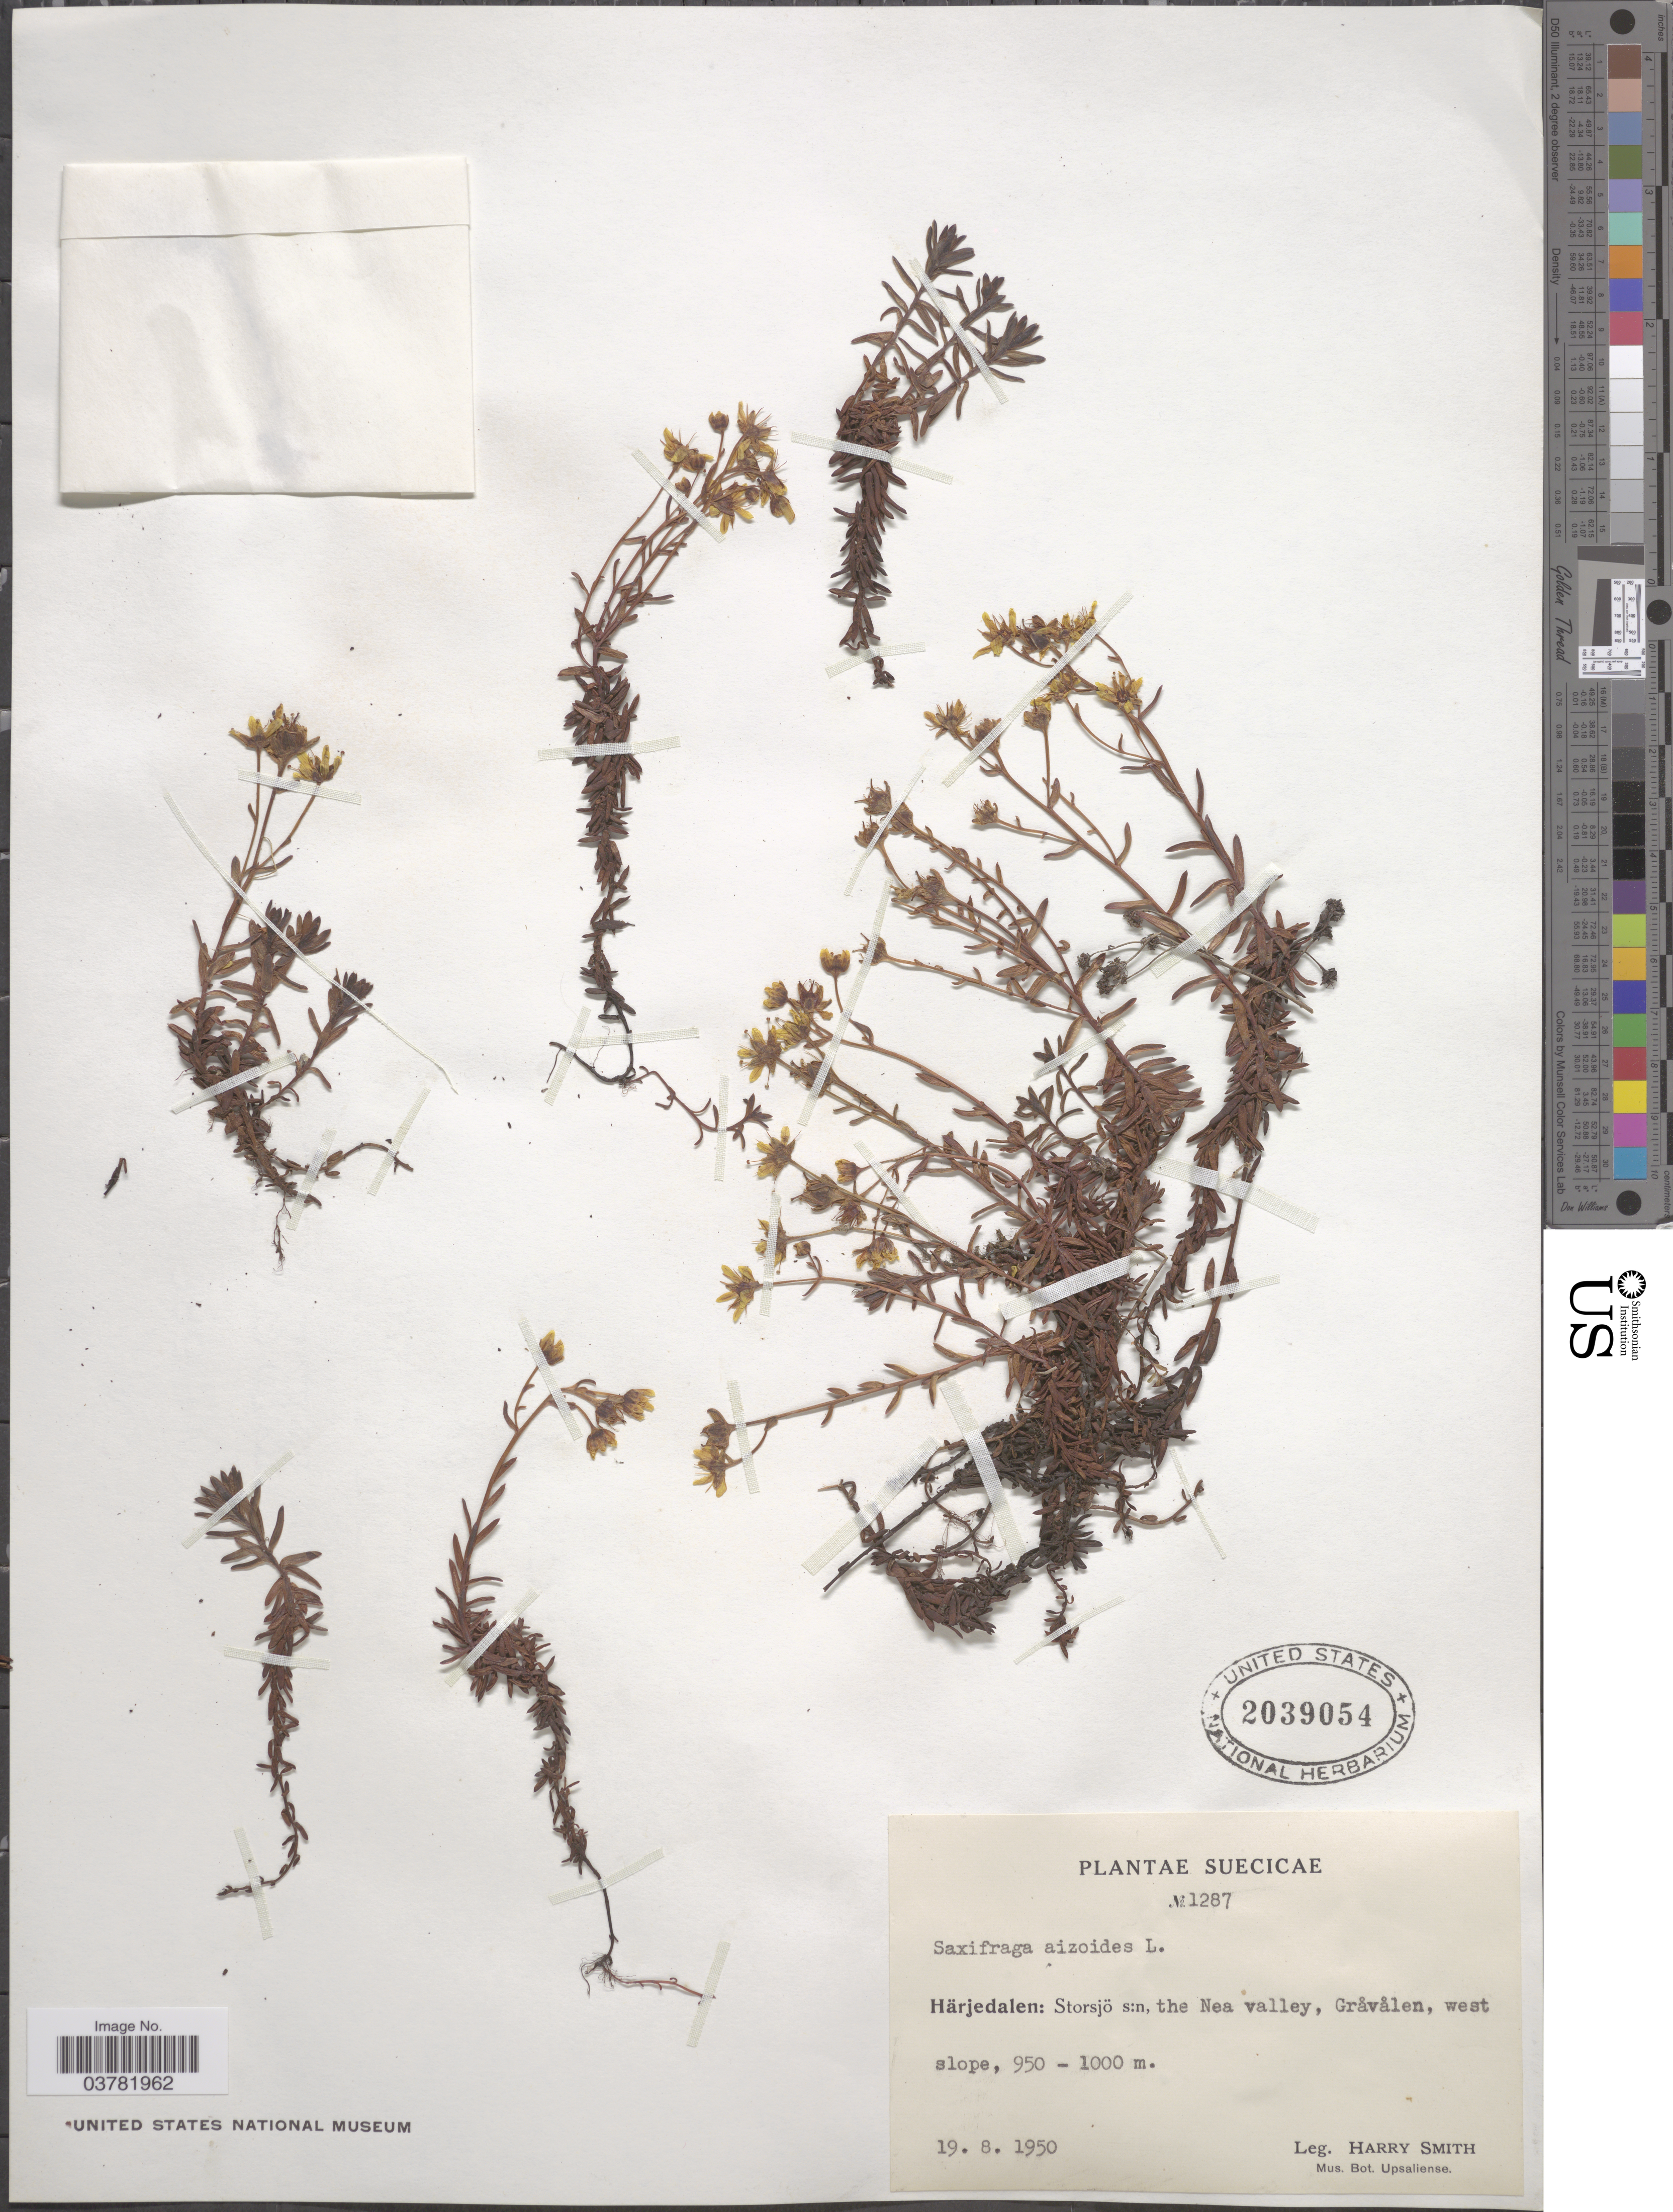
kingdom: Plantae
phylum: Tracheophyta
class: Magnoliopsida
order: Saxifragales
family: Saxifragaceae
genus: Saxifraga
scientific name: Saxifraga aizoides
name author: L.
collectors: H. Smith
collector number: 1287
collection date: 1950-08-19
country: Sweden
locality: Suecicae. Härjedalen: Storsjö s:n, the Nea valley, Gråvålen, west slope.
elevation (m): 950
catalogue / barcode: US 2039054